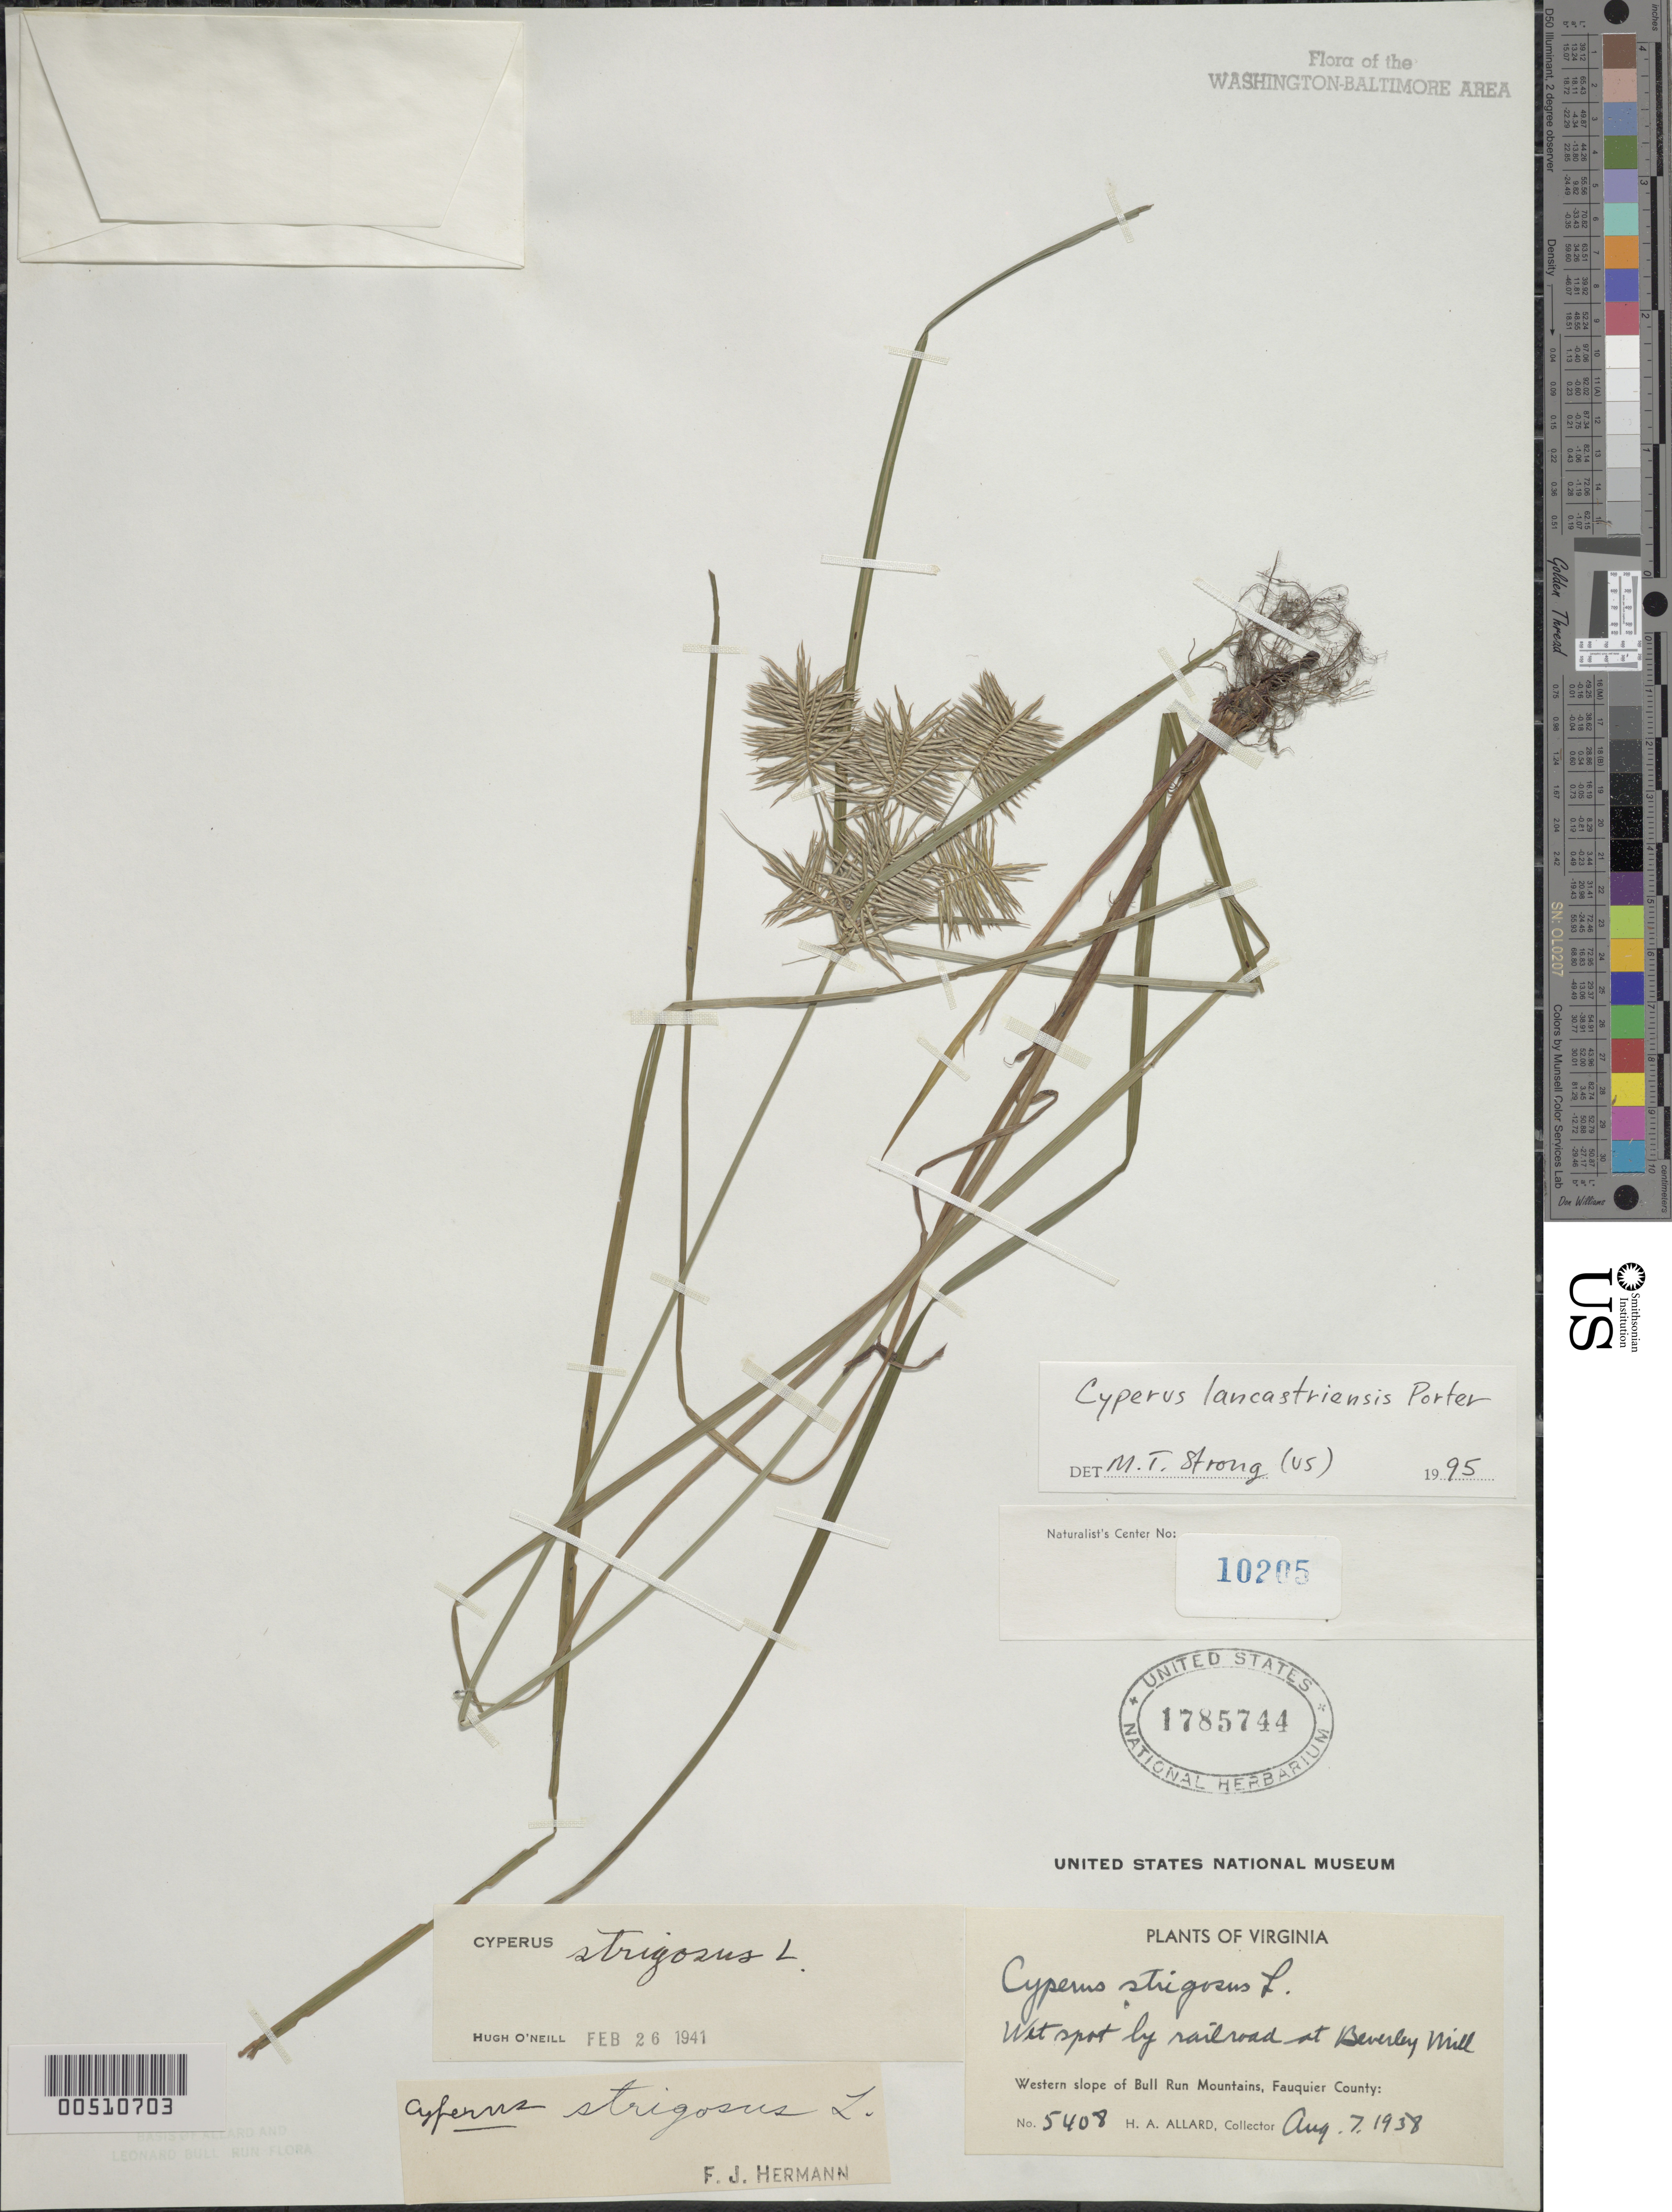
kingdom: Plantae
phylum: Tracheophyta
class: Liliopsida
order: Poales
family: Cyperaceae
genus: Cyperus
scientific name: Cyperus lancastriensis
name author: Porter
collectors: H. A. Allard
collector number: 5408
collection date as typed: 07 Aug 1938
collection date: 1938-08-07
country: United States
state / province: Virginia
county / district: Fauquier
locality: Railroad at Beverley Mill, W slope of Bull Run Mts. Bull Run Mts.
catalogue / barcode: US 1785744